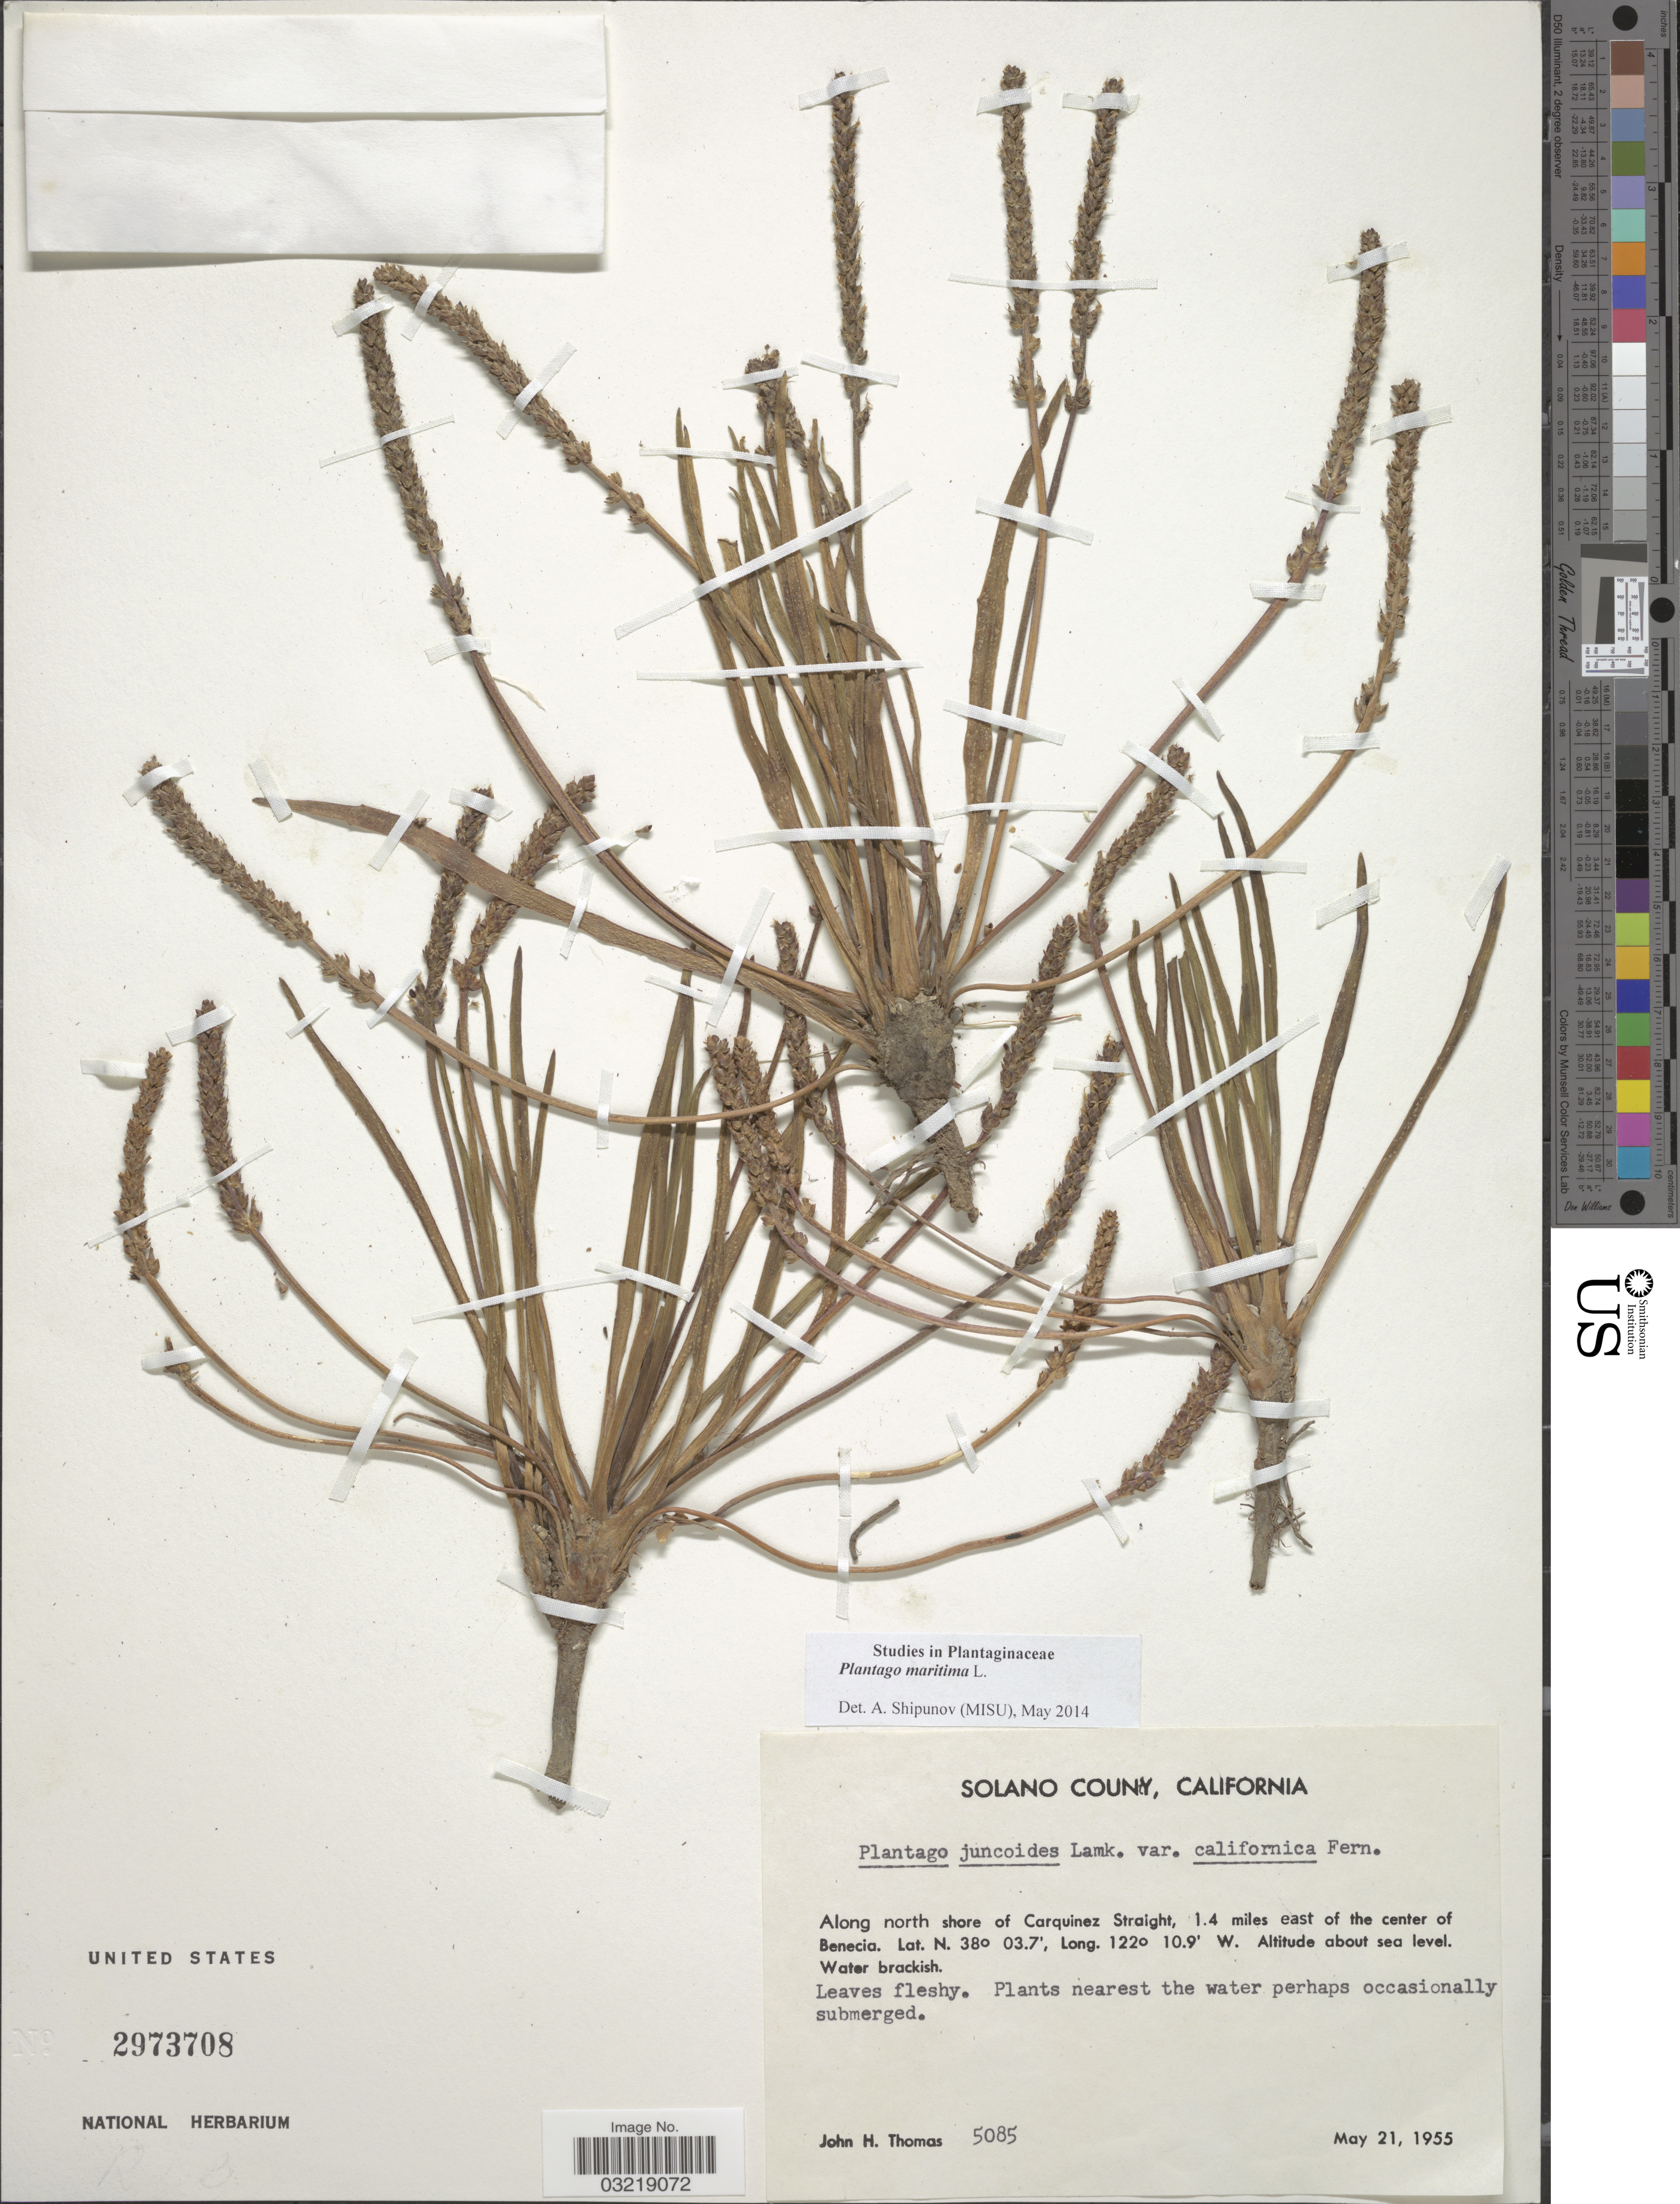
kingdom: Plantae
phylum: Tracheophyta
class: Magnoliopsida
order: Lamiales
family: Plantaginaceae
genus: Plantago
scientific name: Plantago maritima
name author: L.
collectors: J. H. Thomas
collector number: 5085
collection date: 1955-05-21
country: United States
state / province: California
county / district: Solano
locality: Solano County. Along north shore of Carquinez Straight, 1.4 miles east of the center of Benecia.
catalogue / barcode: US 2973708